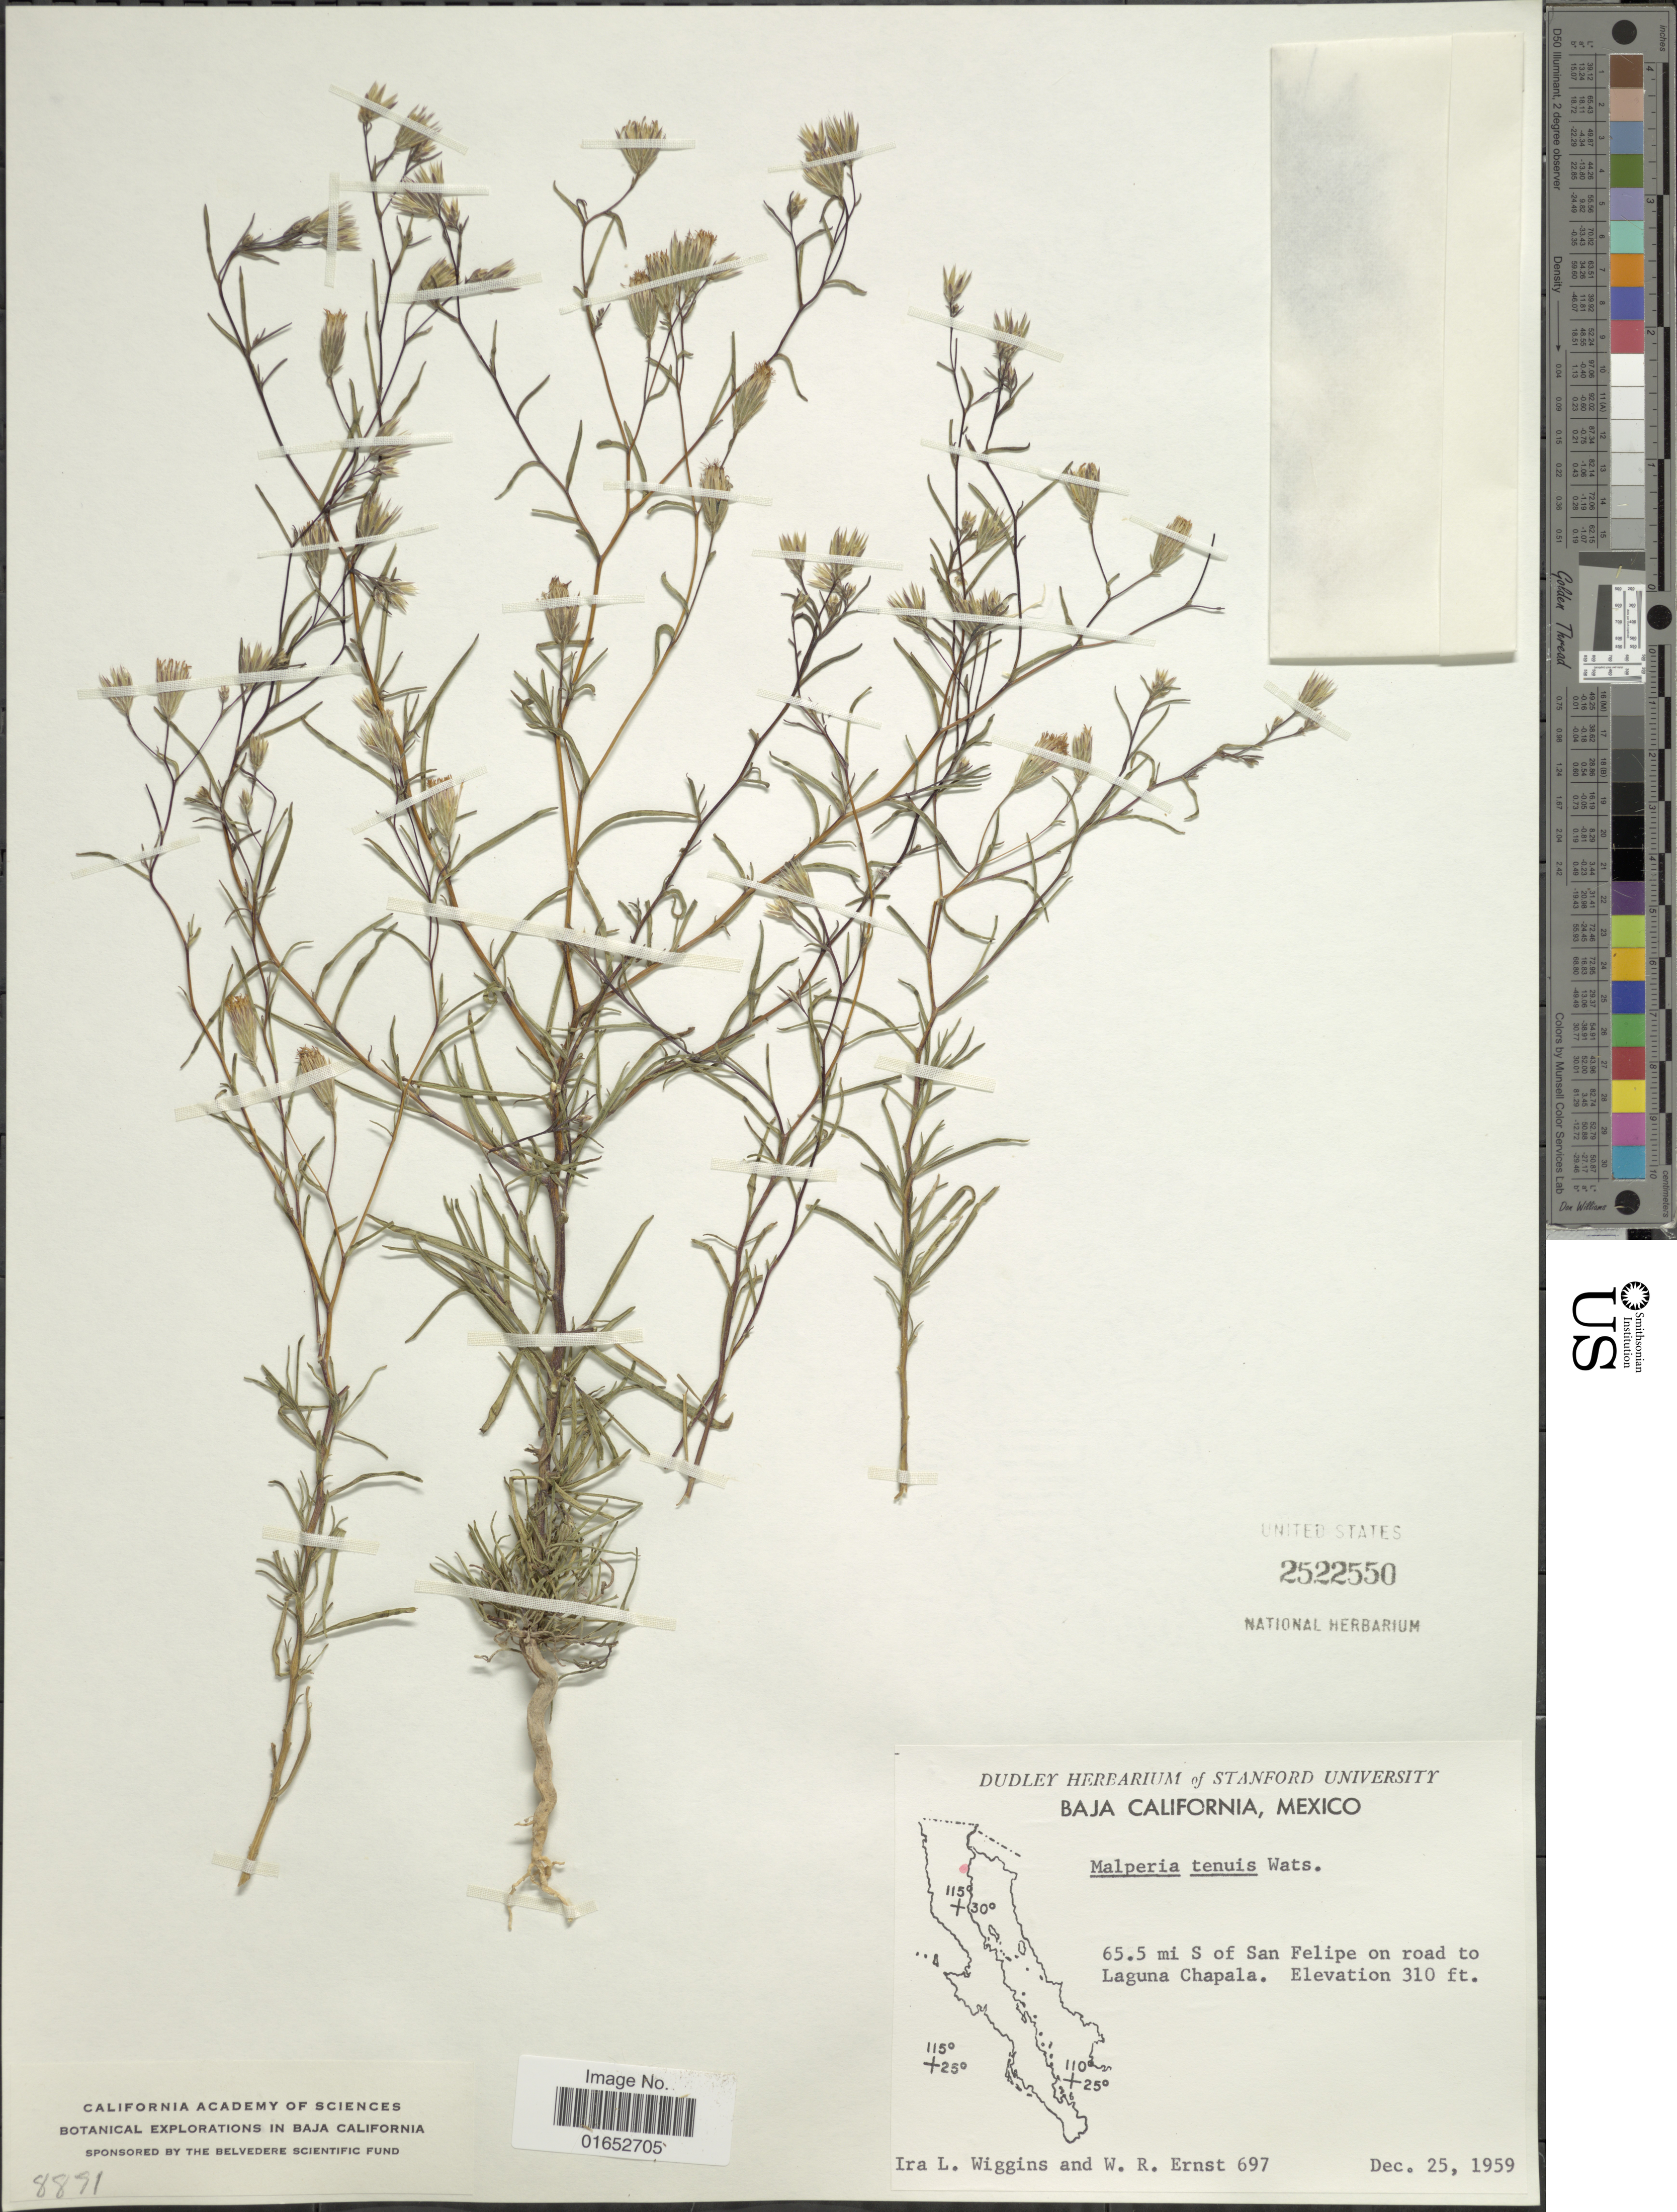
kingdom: Plantae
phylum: Tracheophyta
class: Magnoliopsida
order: Asterales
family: Asteraceae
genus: Malperia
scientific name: Malperia tenuis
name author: S. Watson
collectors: I. L. Wiggins & W. R. Ernst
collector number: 697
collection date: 1959-12-25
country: Mexico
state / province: Baja California Norte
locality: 65.5 mi S. of San Felipe on road to Laguna Chapala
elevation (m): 94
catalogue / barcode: US 2522550